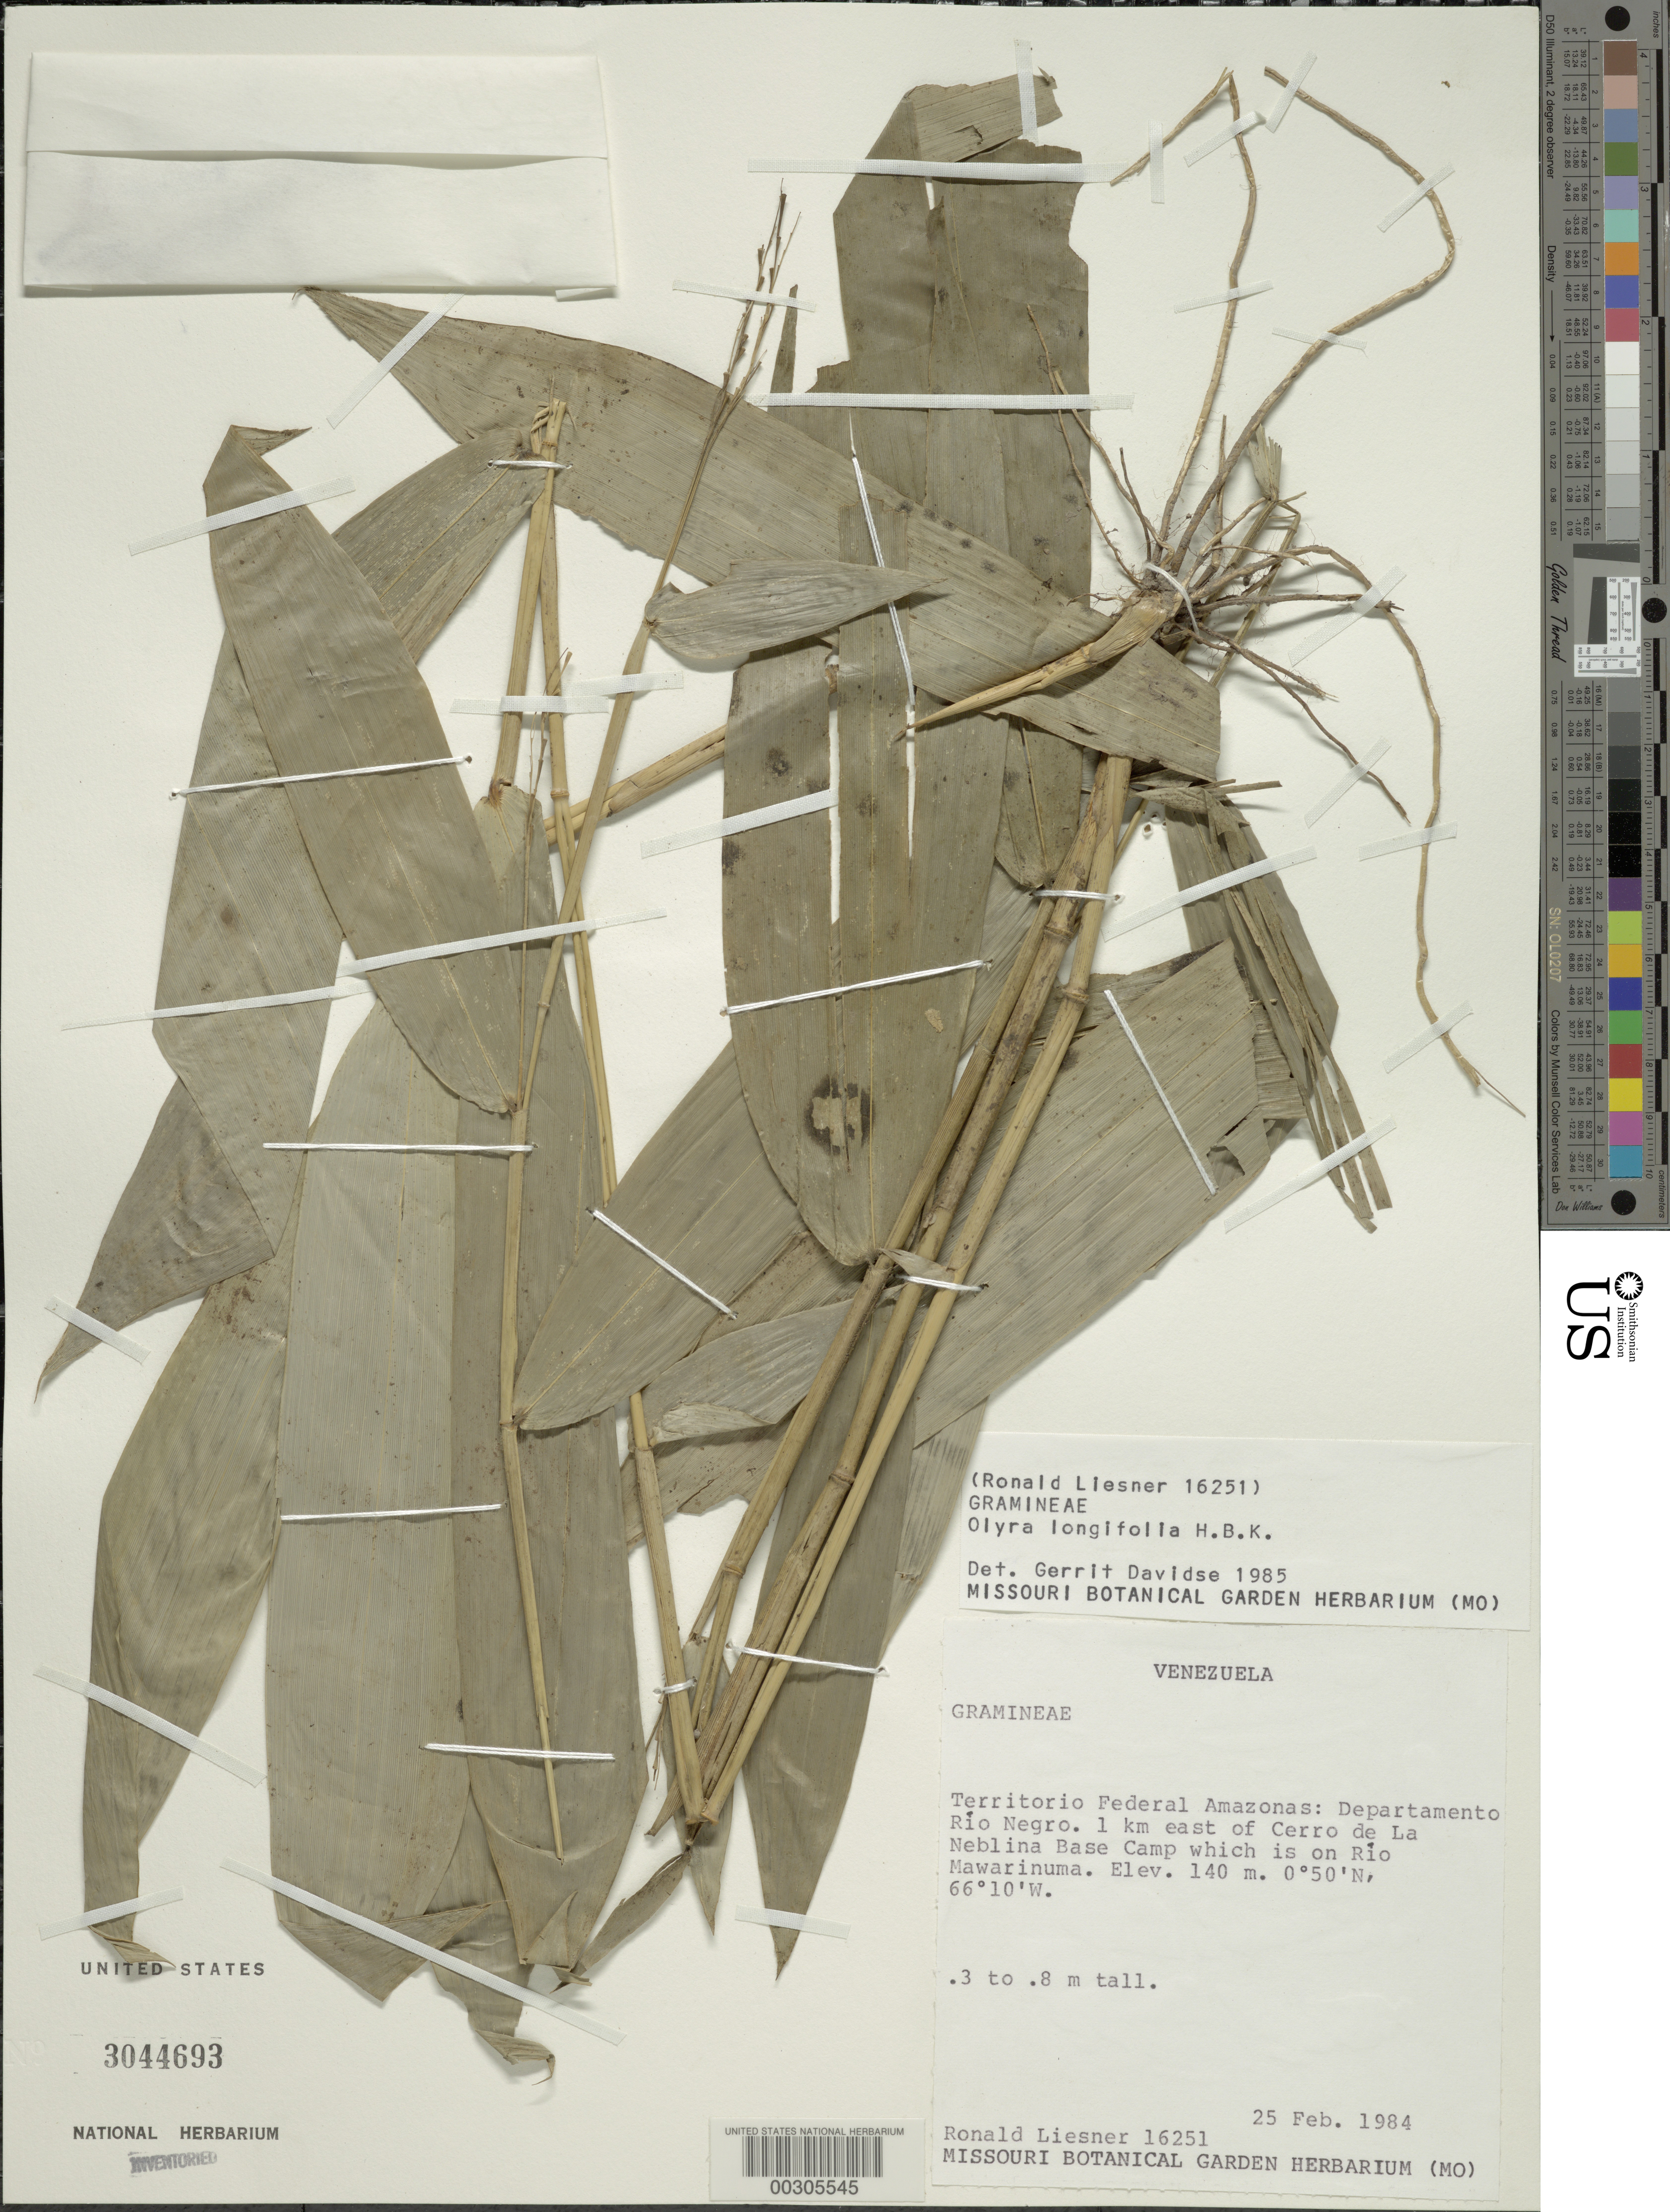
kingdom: Plantae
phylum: Tracheophyta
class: Liliopsida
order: Poales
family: Poaceae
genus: Olyra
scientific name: Olyra longifolia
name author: Kunth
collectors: R. L. Liesner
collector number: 16251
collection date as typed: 25 Feb 1984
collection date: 1984-02-25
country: Venezuela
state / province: Amazonas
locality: Rio negro lat 00 50'n: long 66 10'w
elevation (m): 140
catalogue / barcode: US 3044693